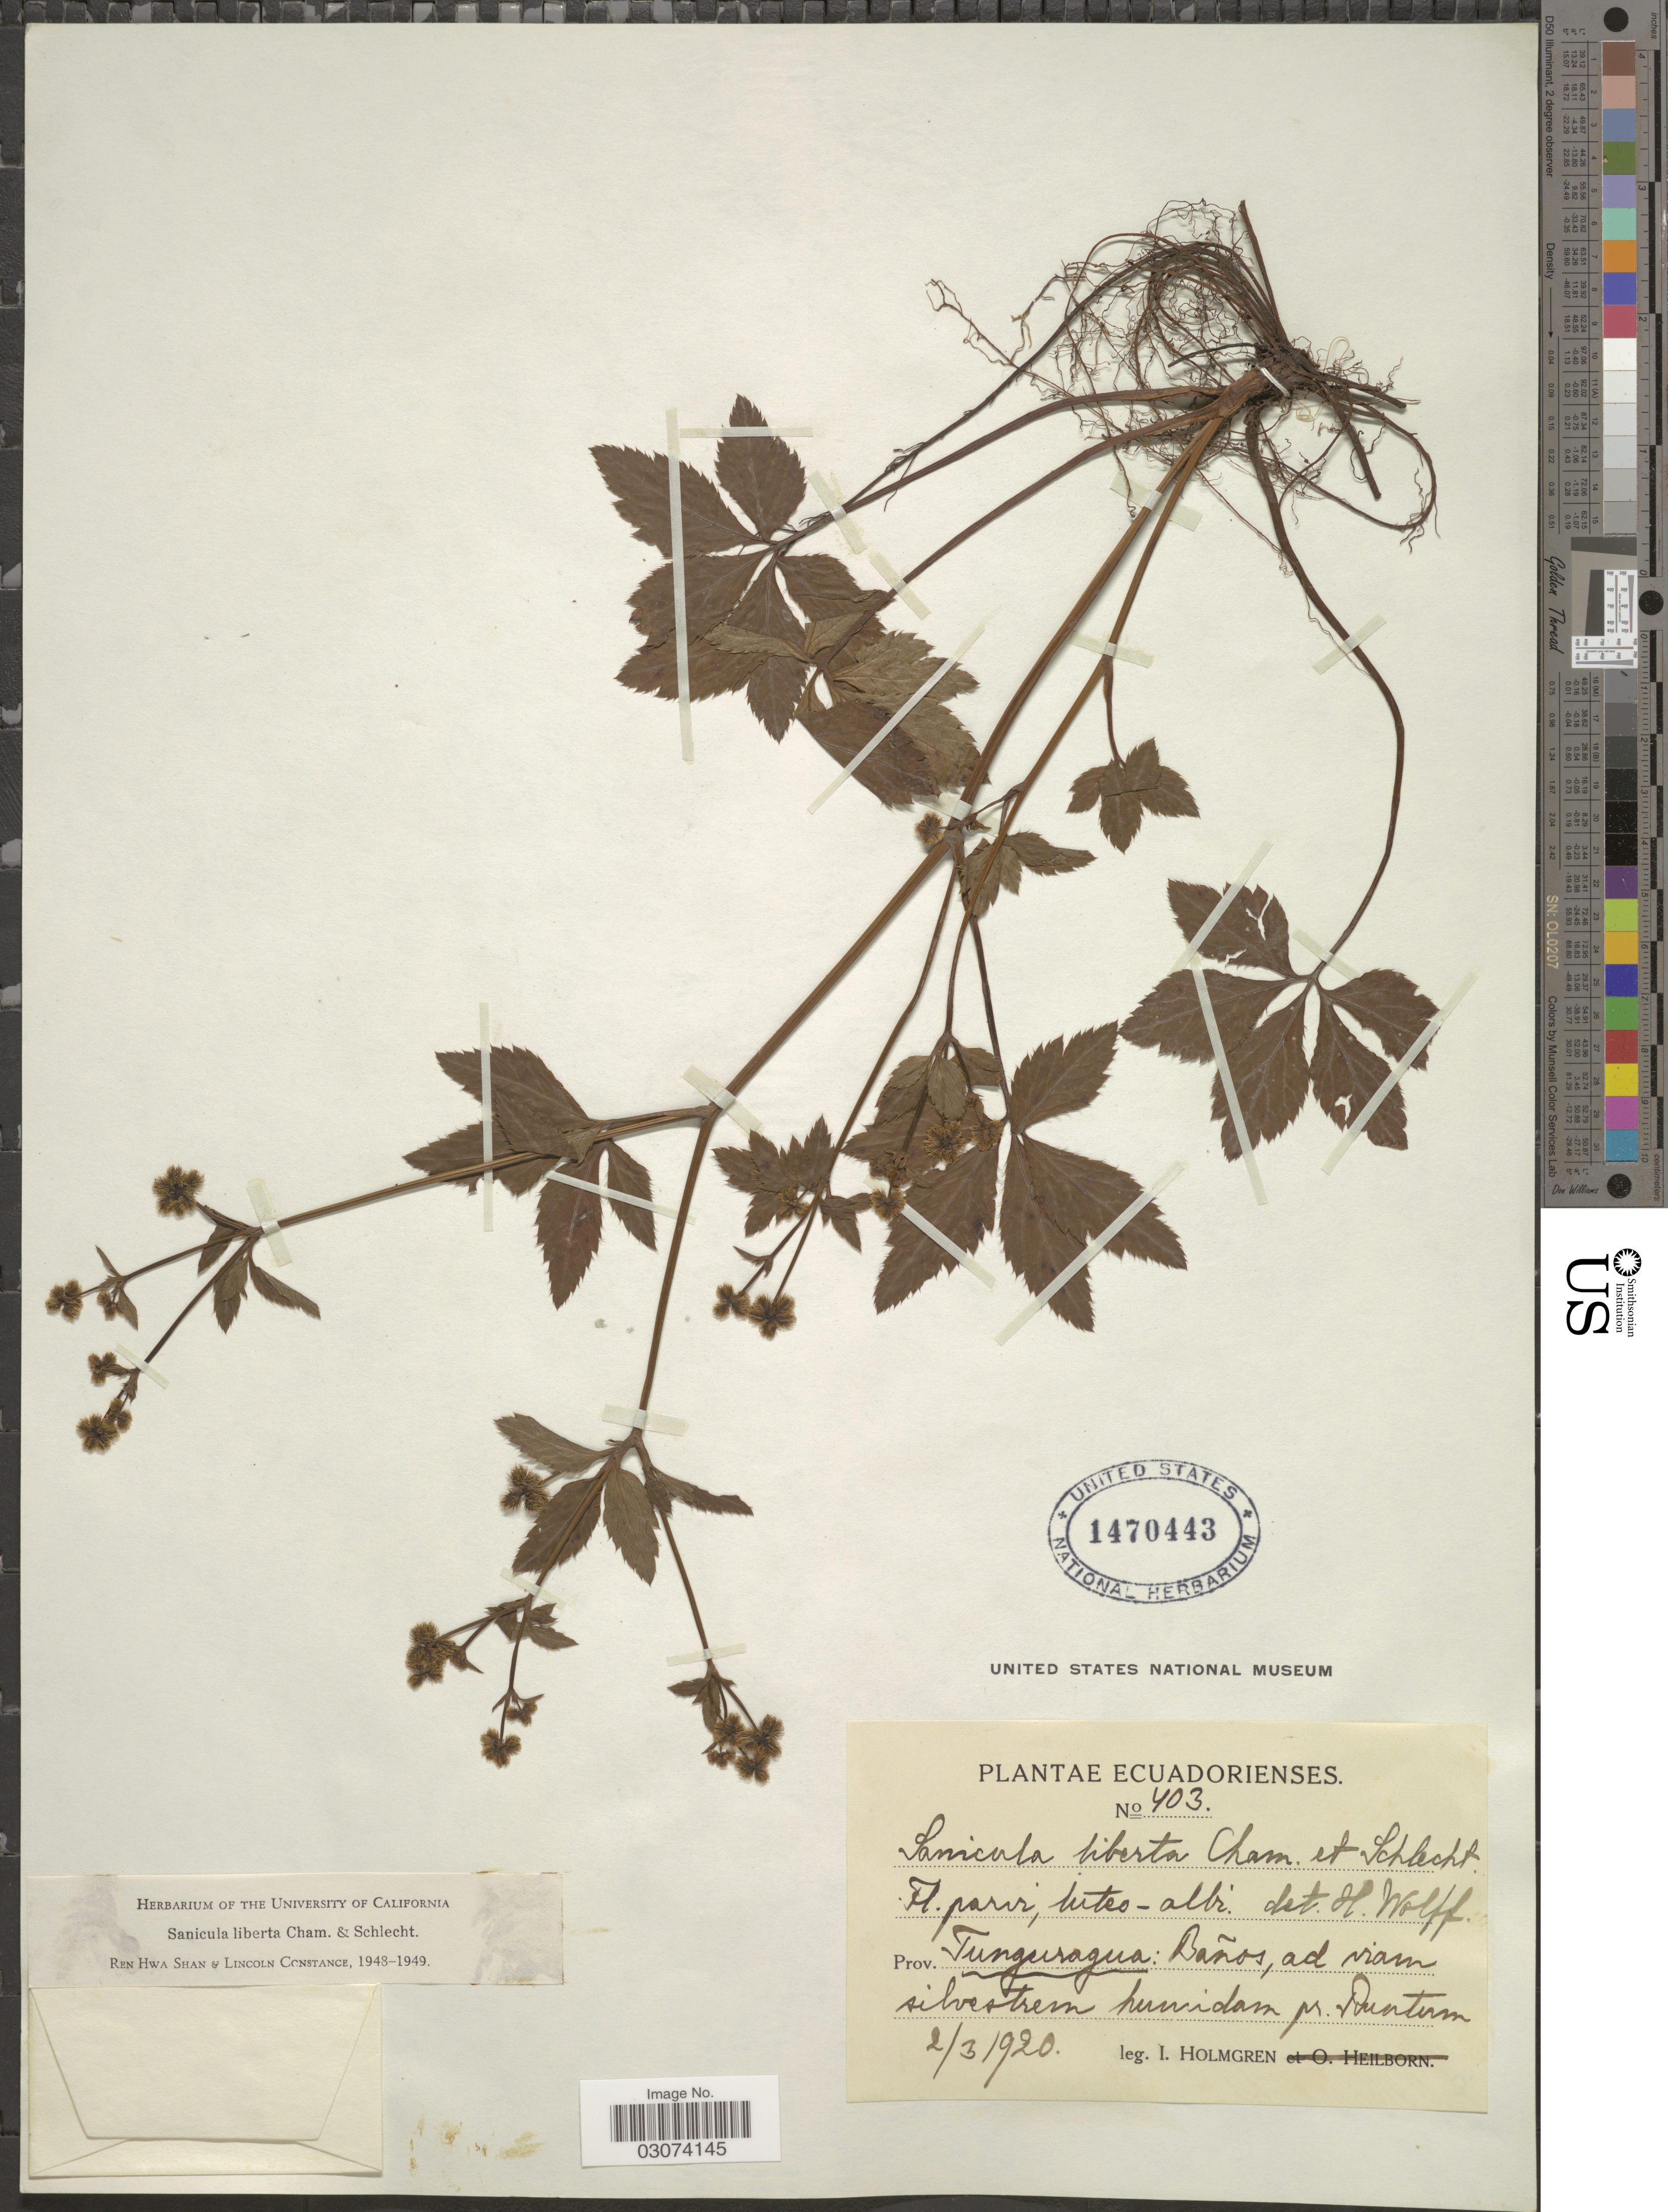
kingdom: Plantae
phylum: Tracheophyta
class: Magnoliopsida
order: Apiales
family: Apiaceae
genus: Sanicula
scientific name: Sanicula liberta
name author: Cham. & Schltdl.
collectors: I. Holmgren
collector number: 403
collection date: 1920-03-02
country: Ecuador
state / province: Tungurahua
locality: Tunguragua: Baños, ad viam silvestrem humidam pr. Runtun.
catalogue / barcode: US 1470443